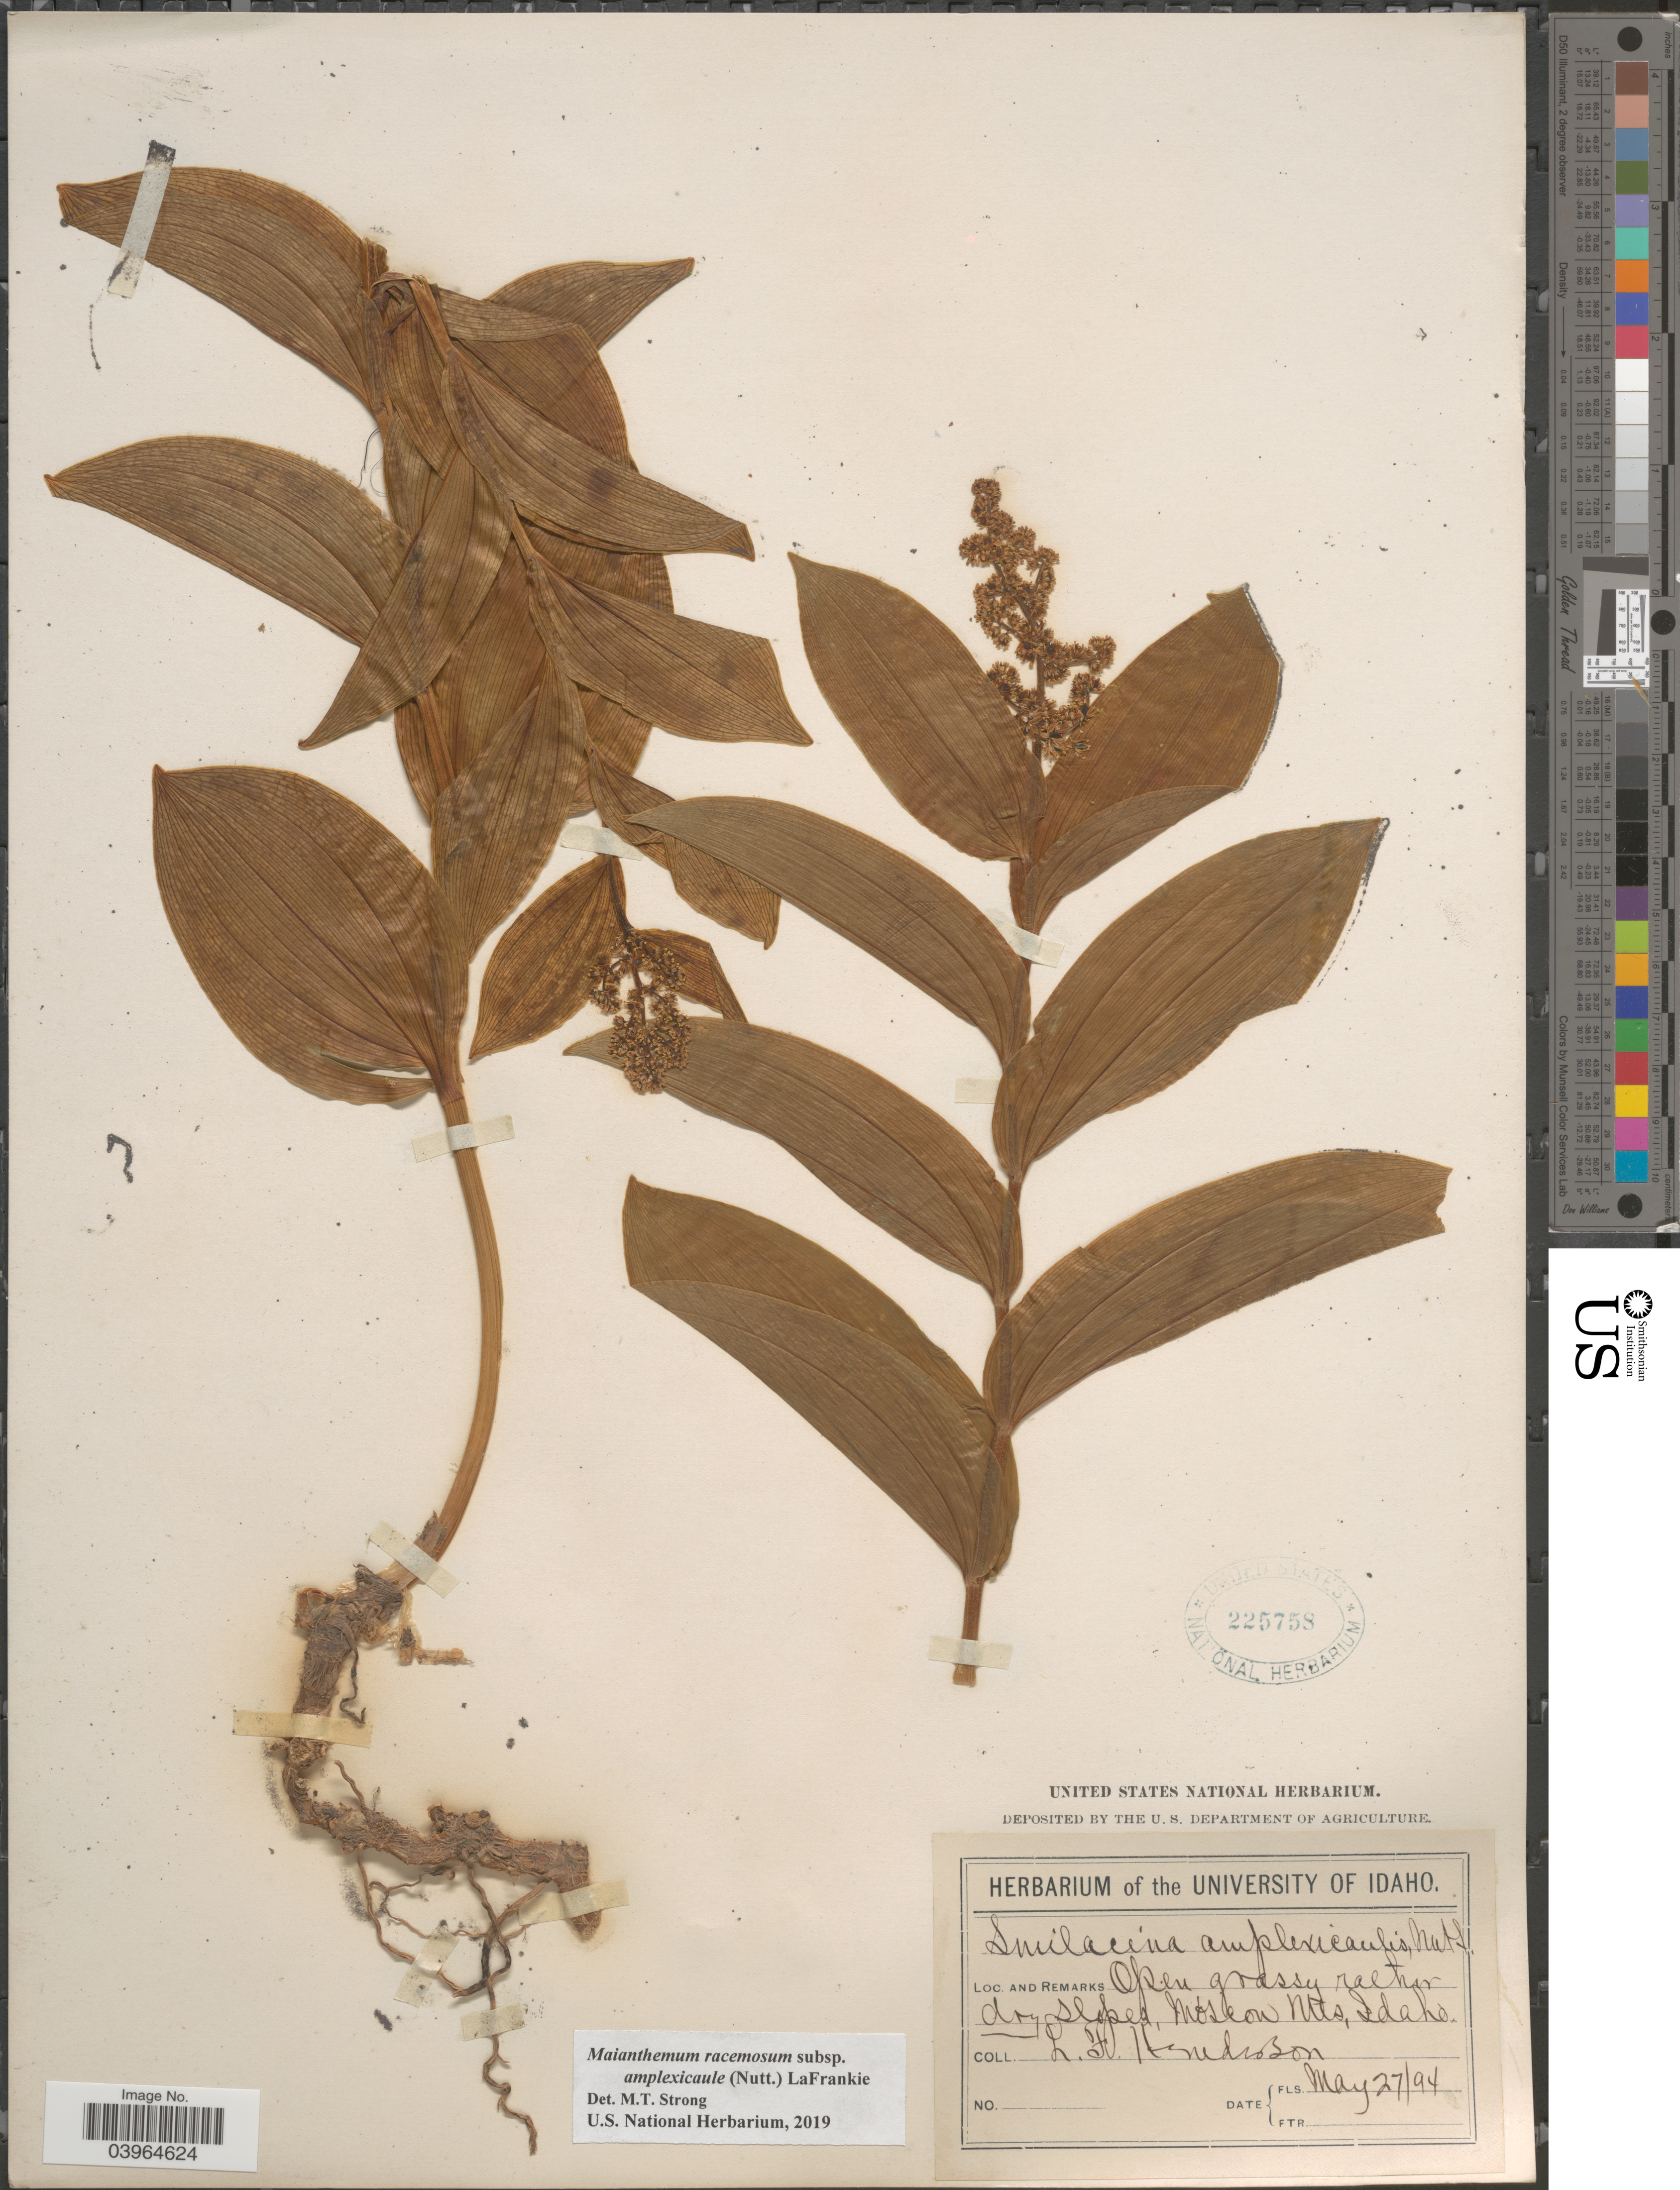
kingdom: Plantae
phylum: Tracheophyta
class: Liliopsida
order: Asparagales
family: Asparagaceae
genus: Maianthemum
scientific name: Maianthemum racemosum subsp. amplexicaule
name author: (Nutt.) LaFrankie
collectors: L. Henderson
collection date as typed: Transcribed d/m/y: 27/5/94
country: United States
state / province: Idaho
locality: Dry slopes, Moscow Mts.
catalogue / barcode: US 225758